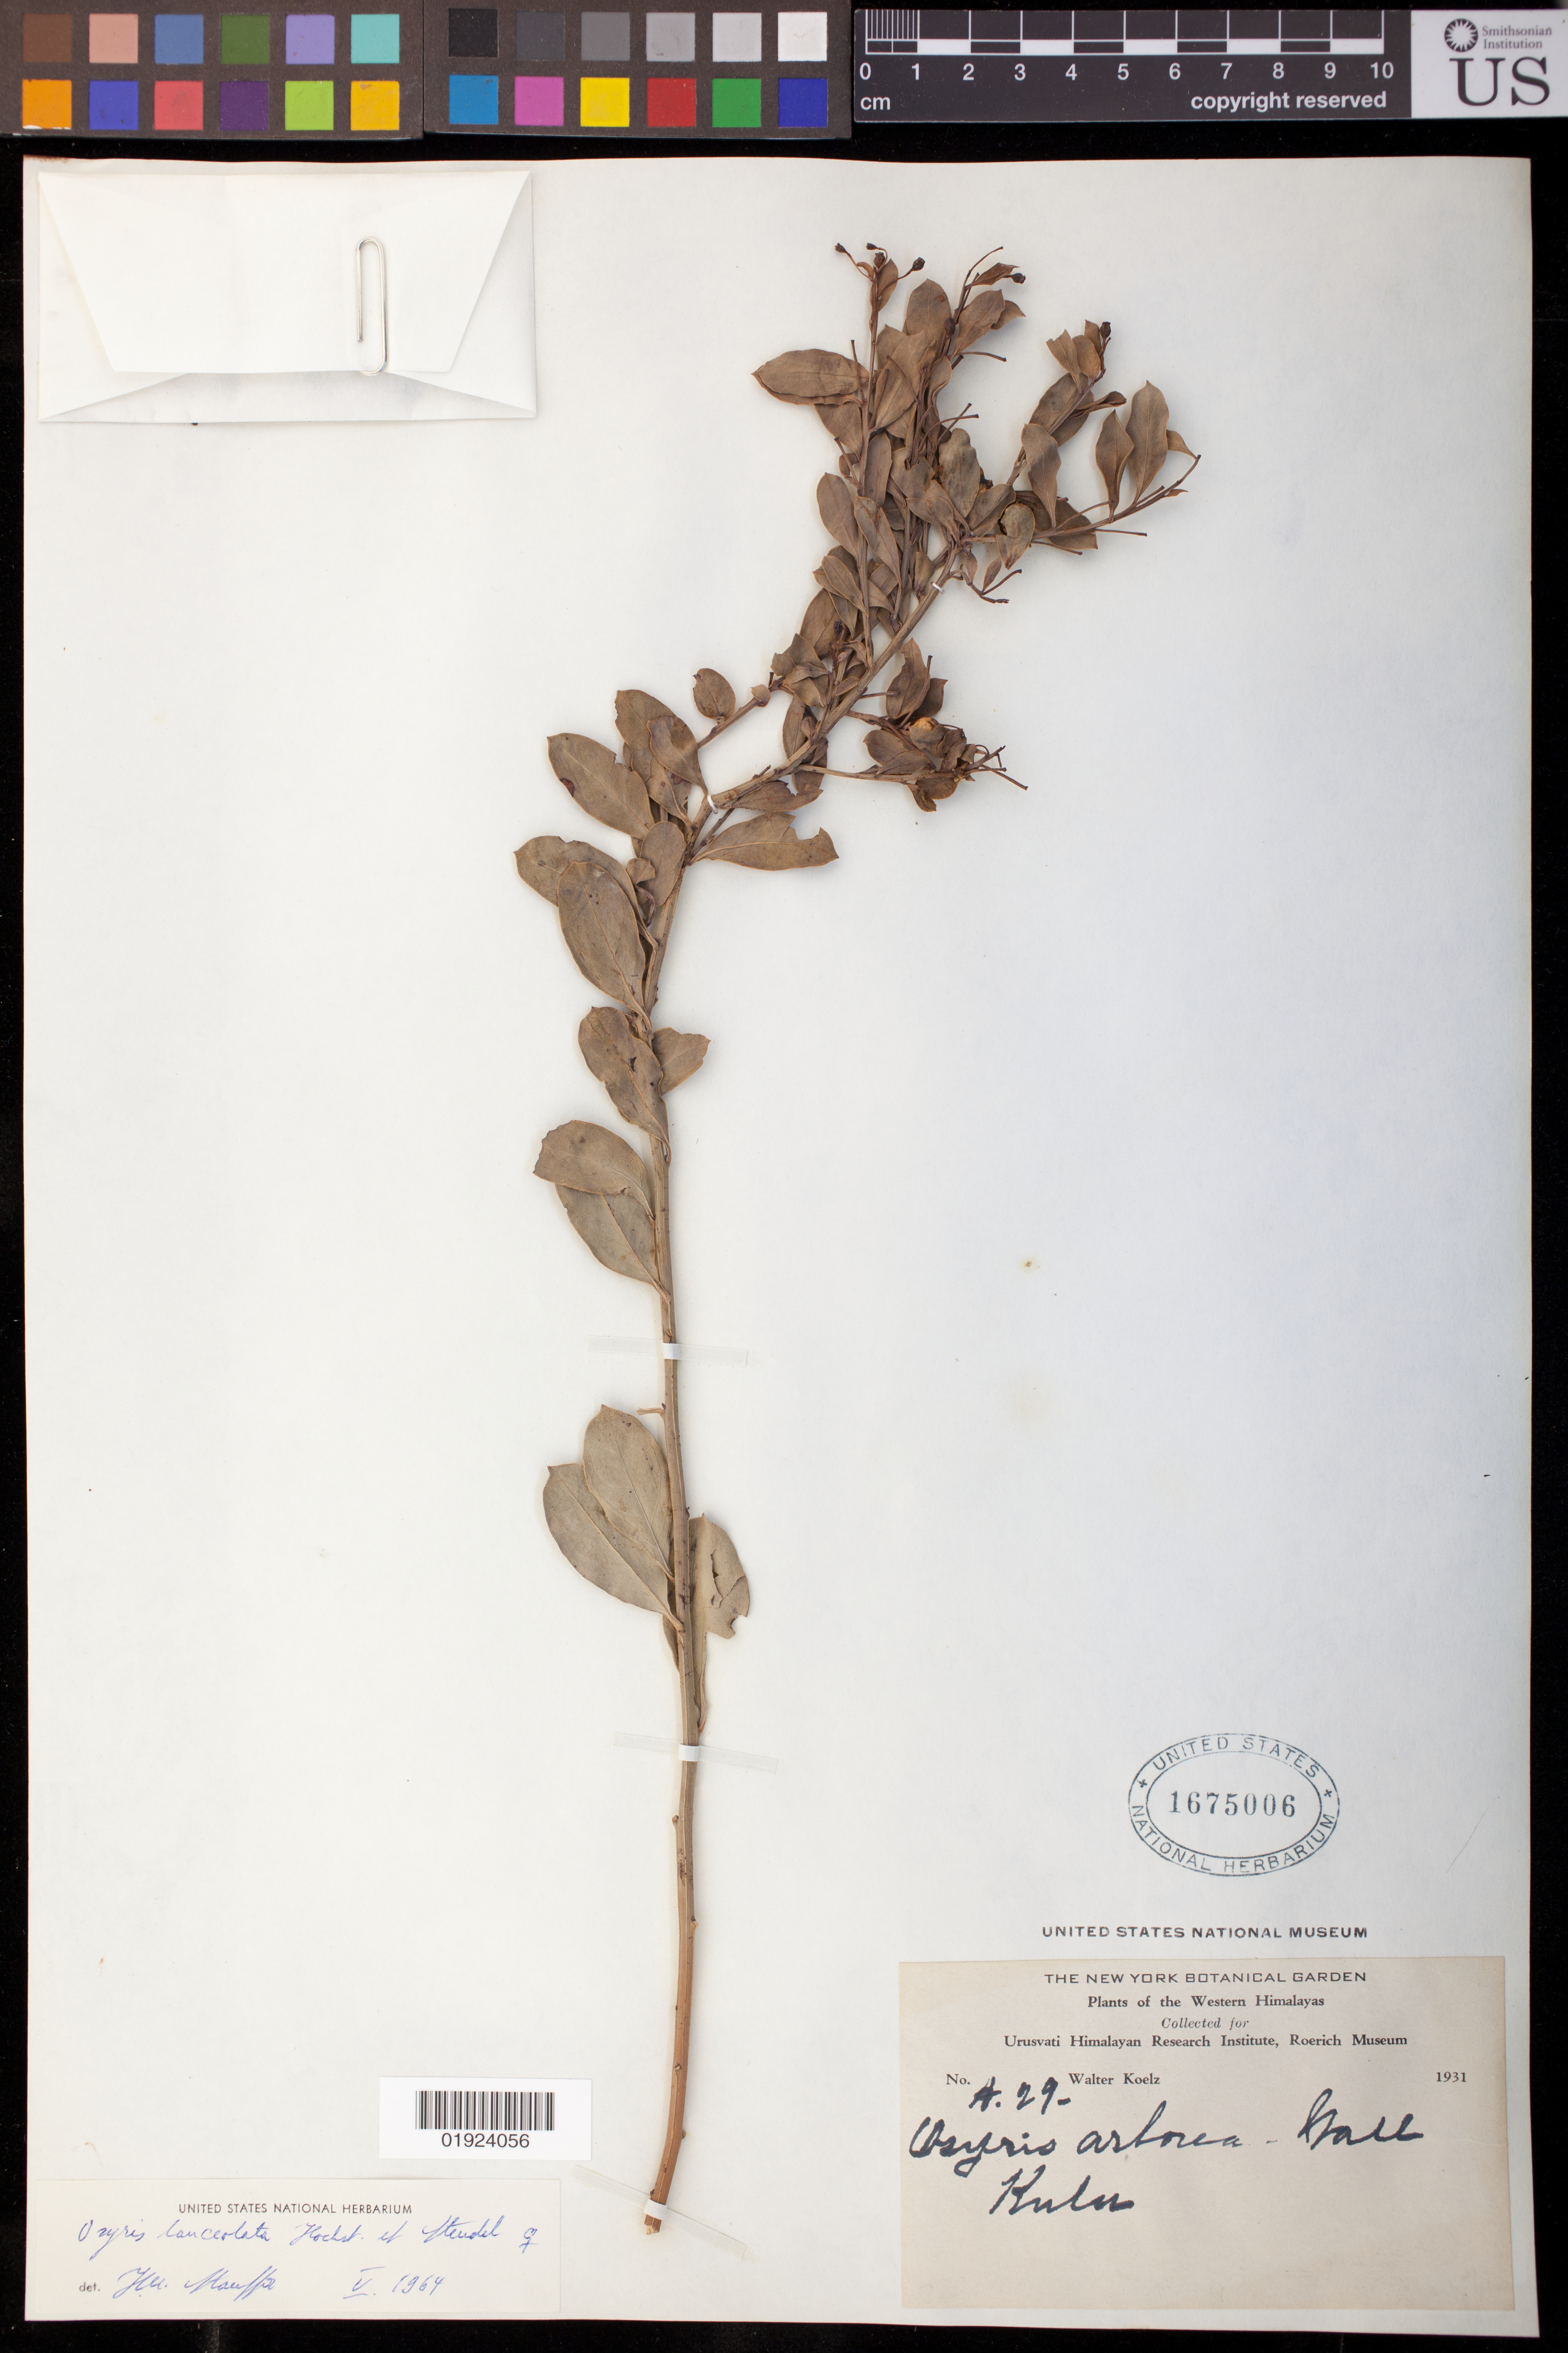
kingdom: Plantae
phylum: Tracheophyta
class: Magnoliopsida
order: Santalales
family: Santalaceae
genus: Osyris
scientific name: Osyris quadripartita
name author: Salzm. ex Decne.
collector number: A29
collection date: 1931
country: India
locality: Kulu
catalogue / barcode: US 1675006